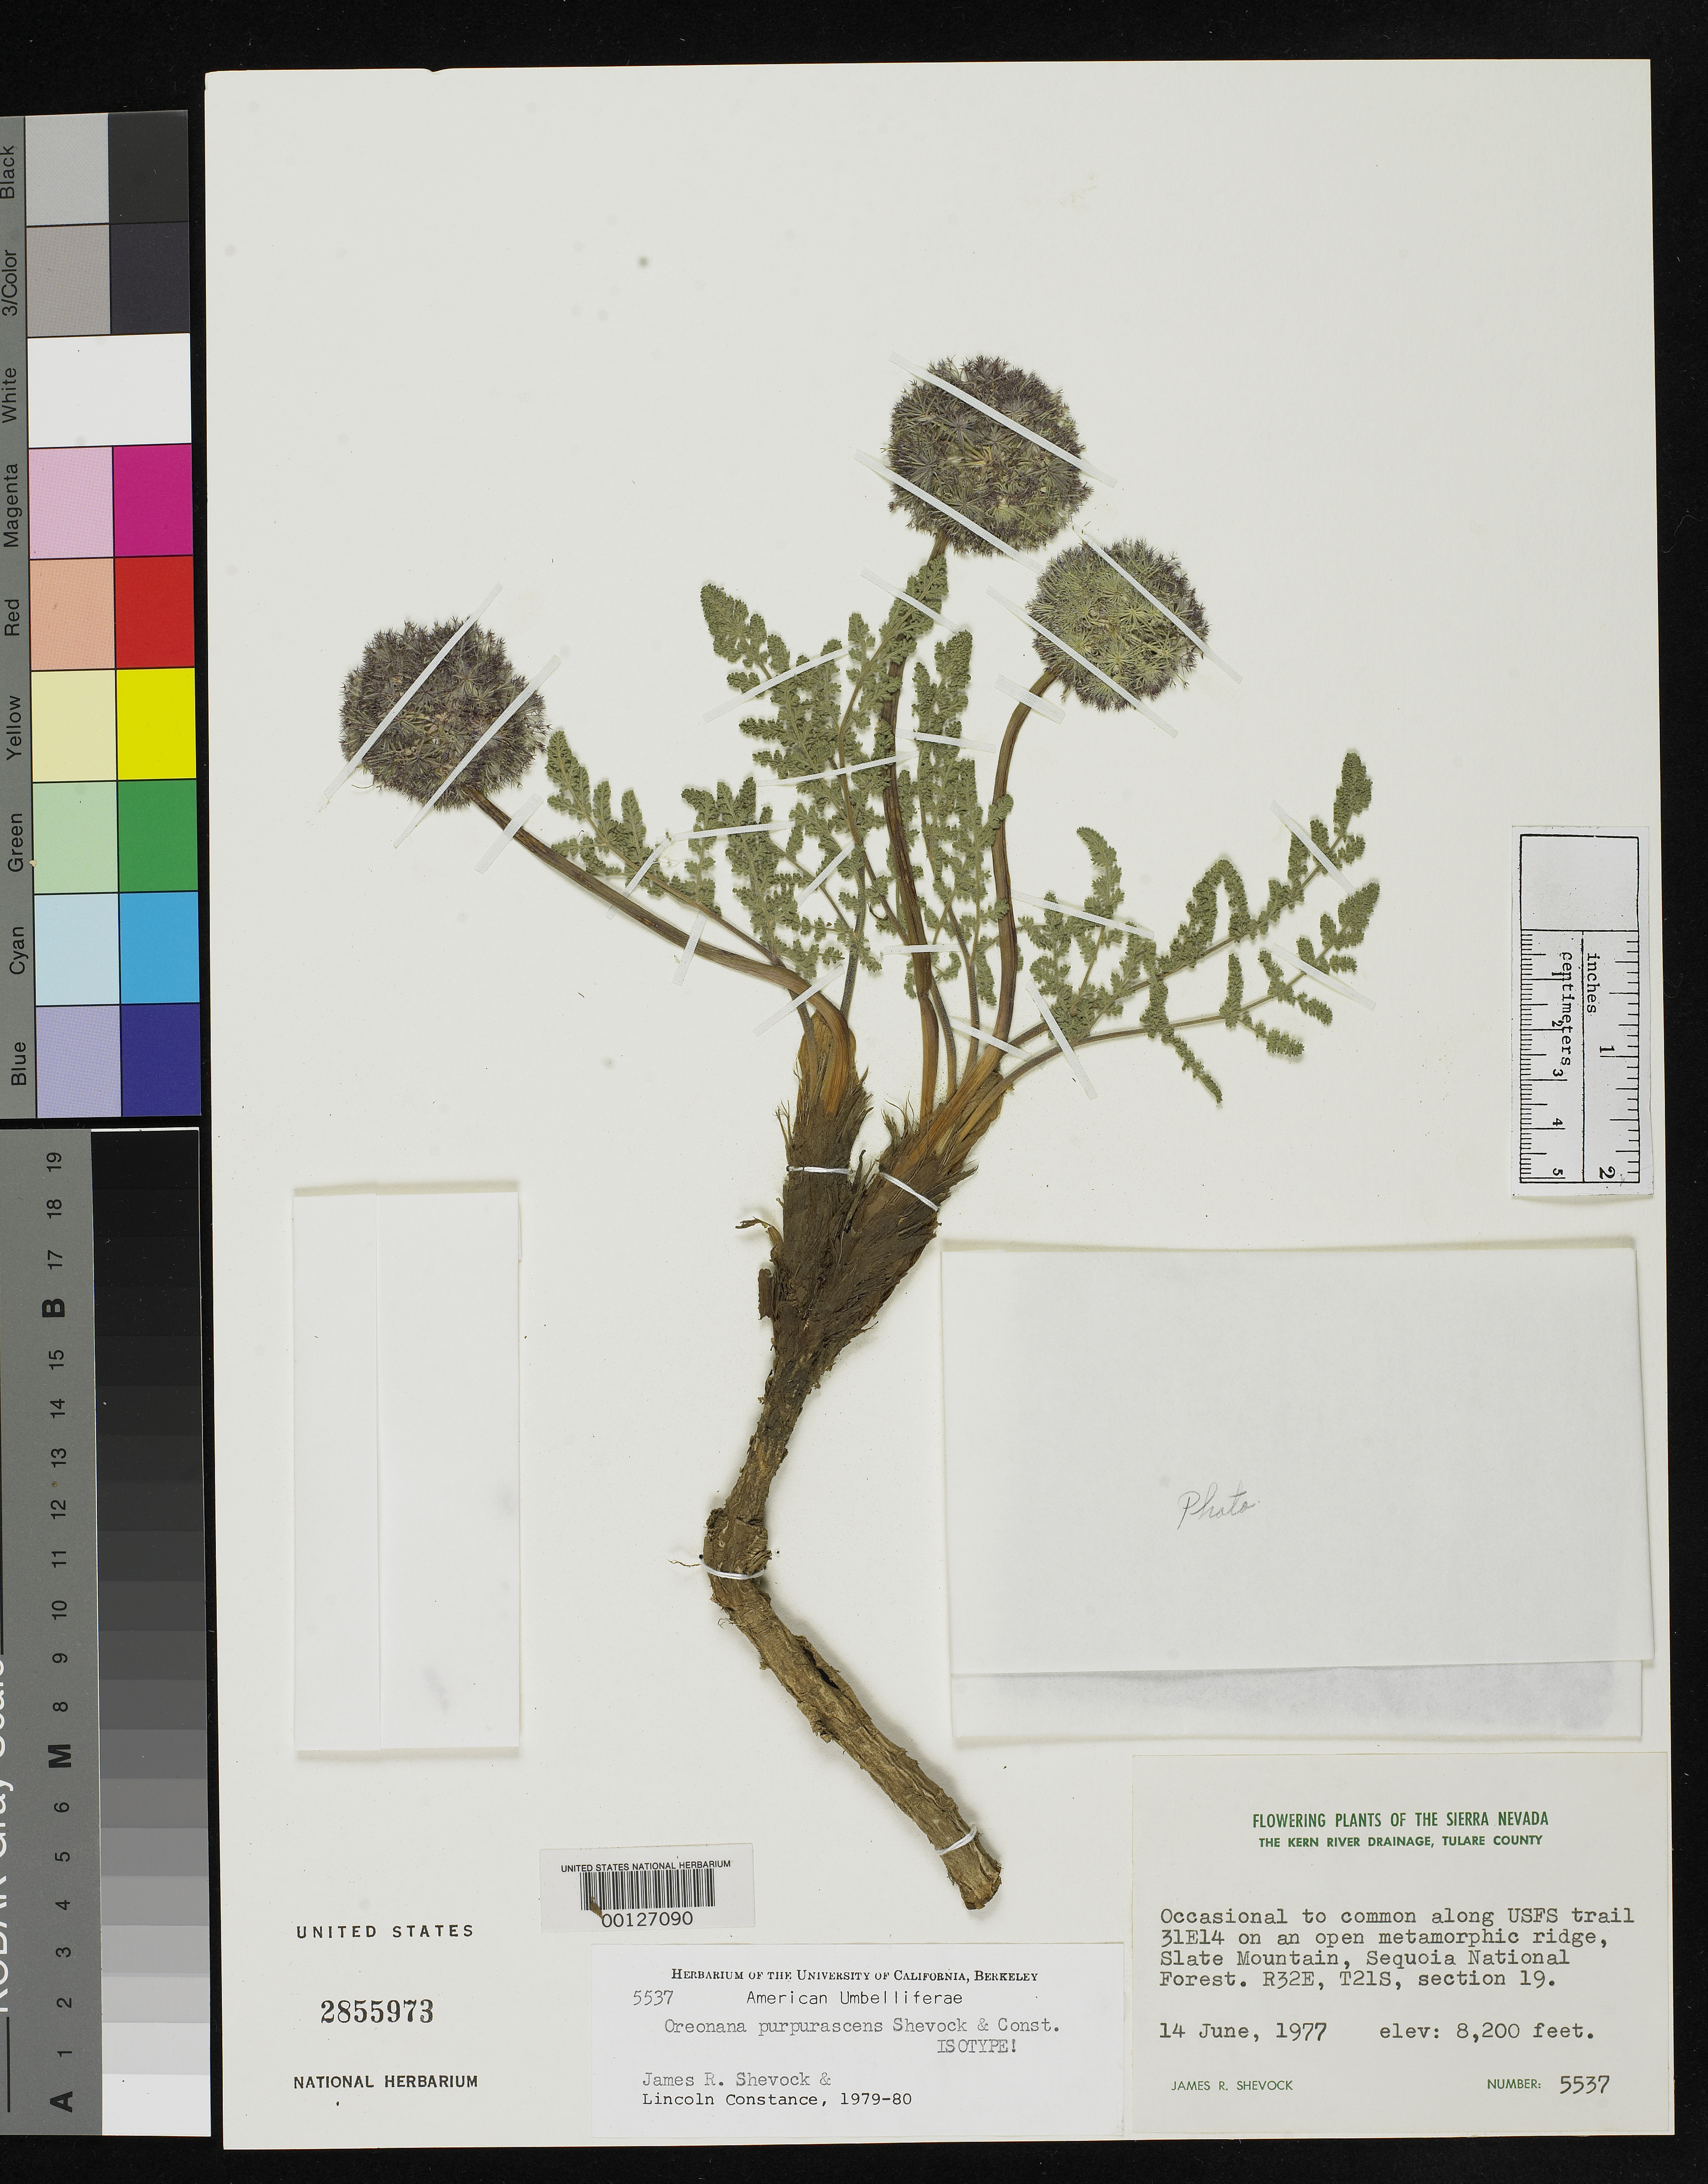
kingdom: Plantae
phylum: Tracheophyta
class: Magnoliopsida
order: Apiales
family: Apiaceae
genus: Oreonana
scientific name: Oreonana purpurascens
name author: Shevock & Constance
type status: Isotype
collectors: J. R. Shevock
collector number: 5537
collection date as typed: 14 Jun 1977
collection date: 1977-06-14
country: United States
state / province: California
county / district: Tulare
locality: Slate Mountain, Sequoia National Forest; alt. 8200 ft.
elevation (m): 2499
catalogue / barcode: US 2855973